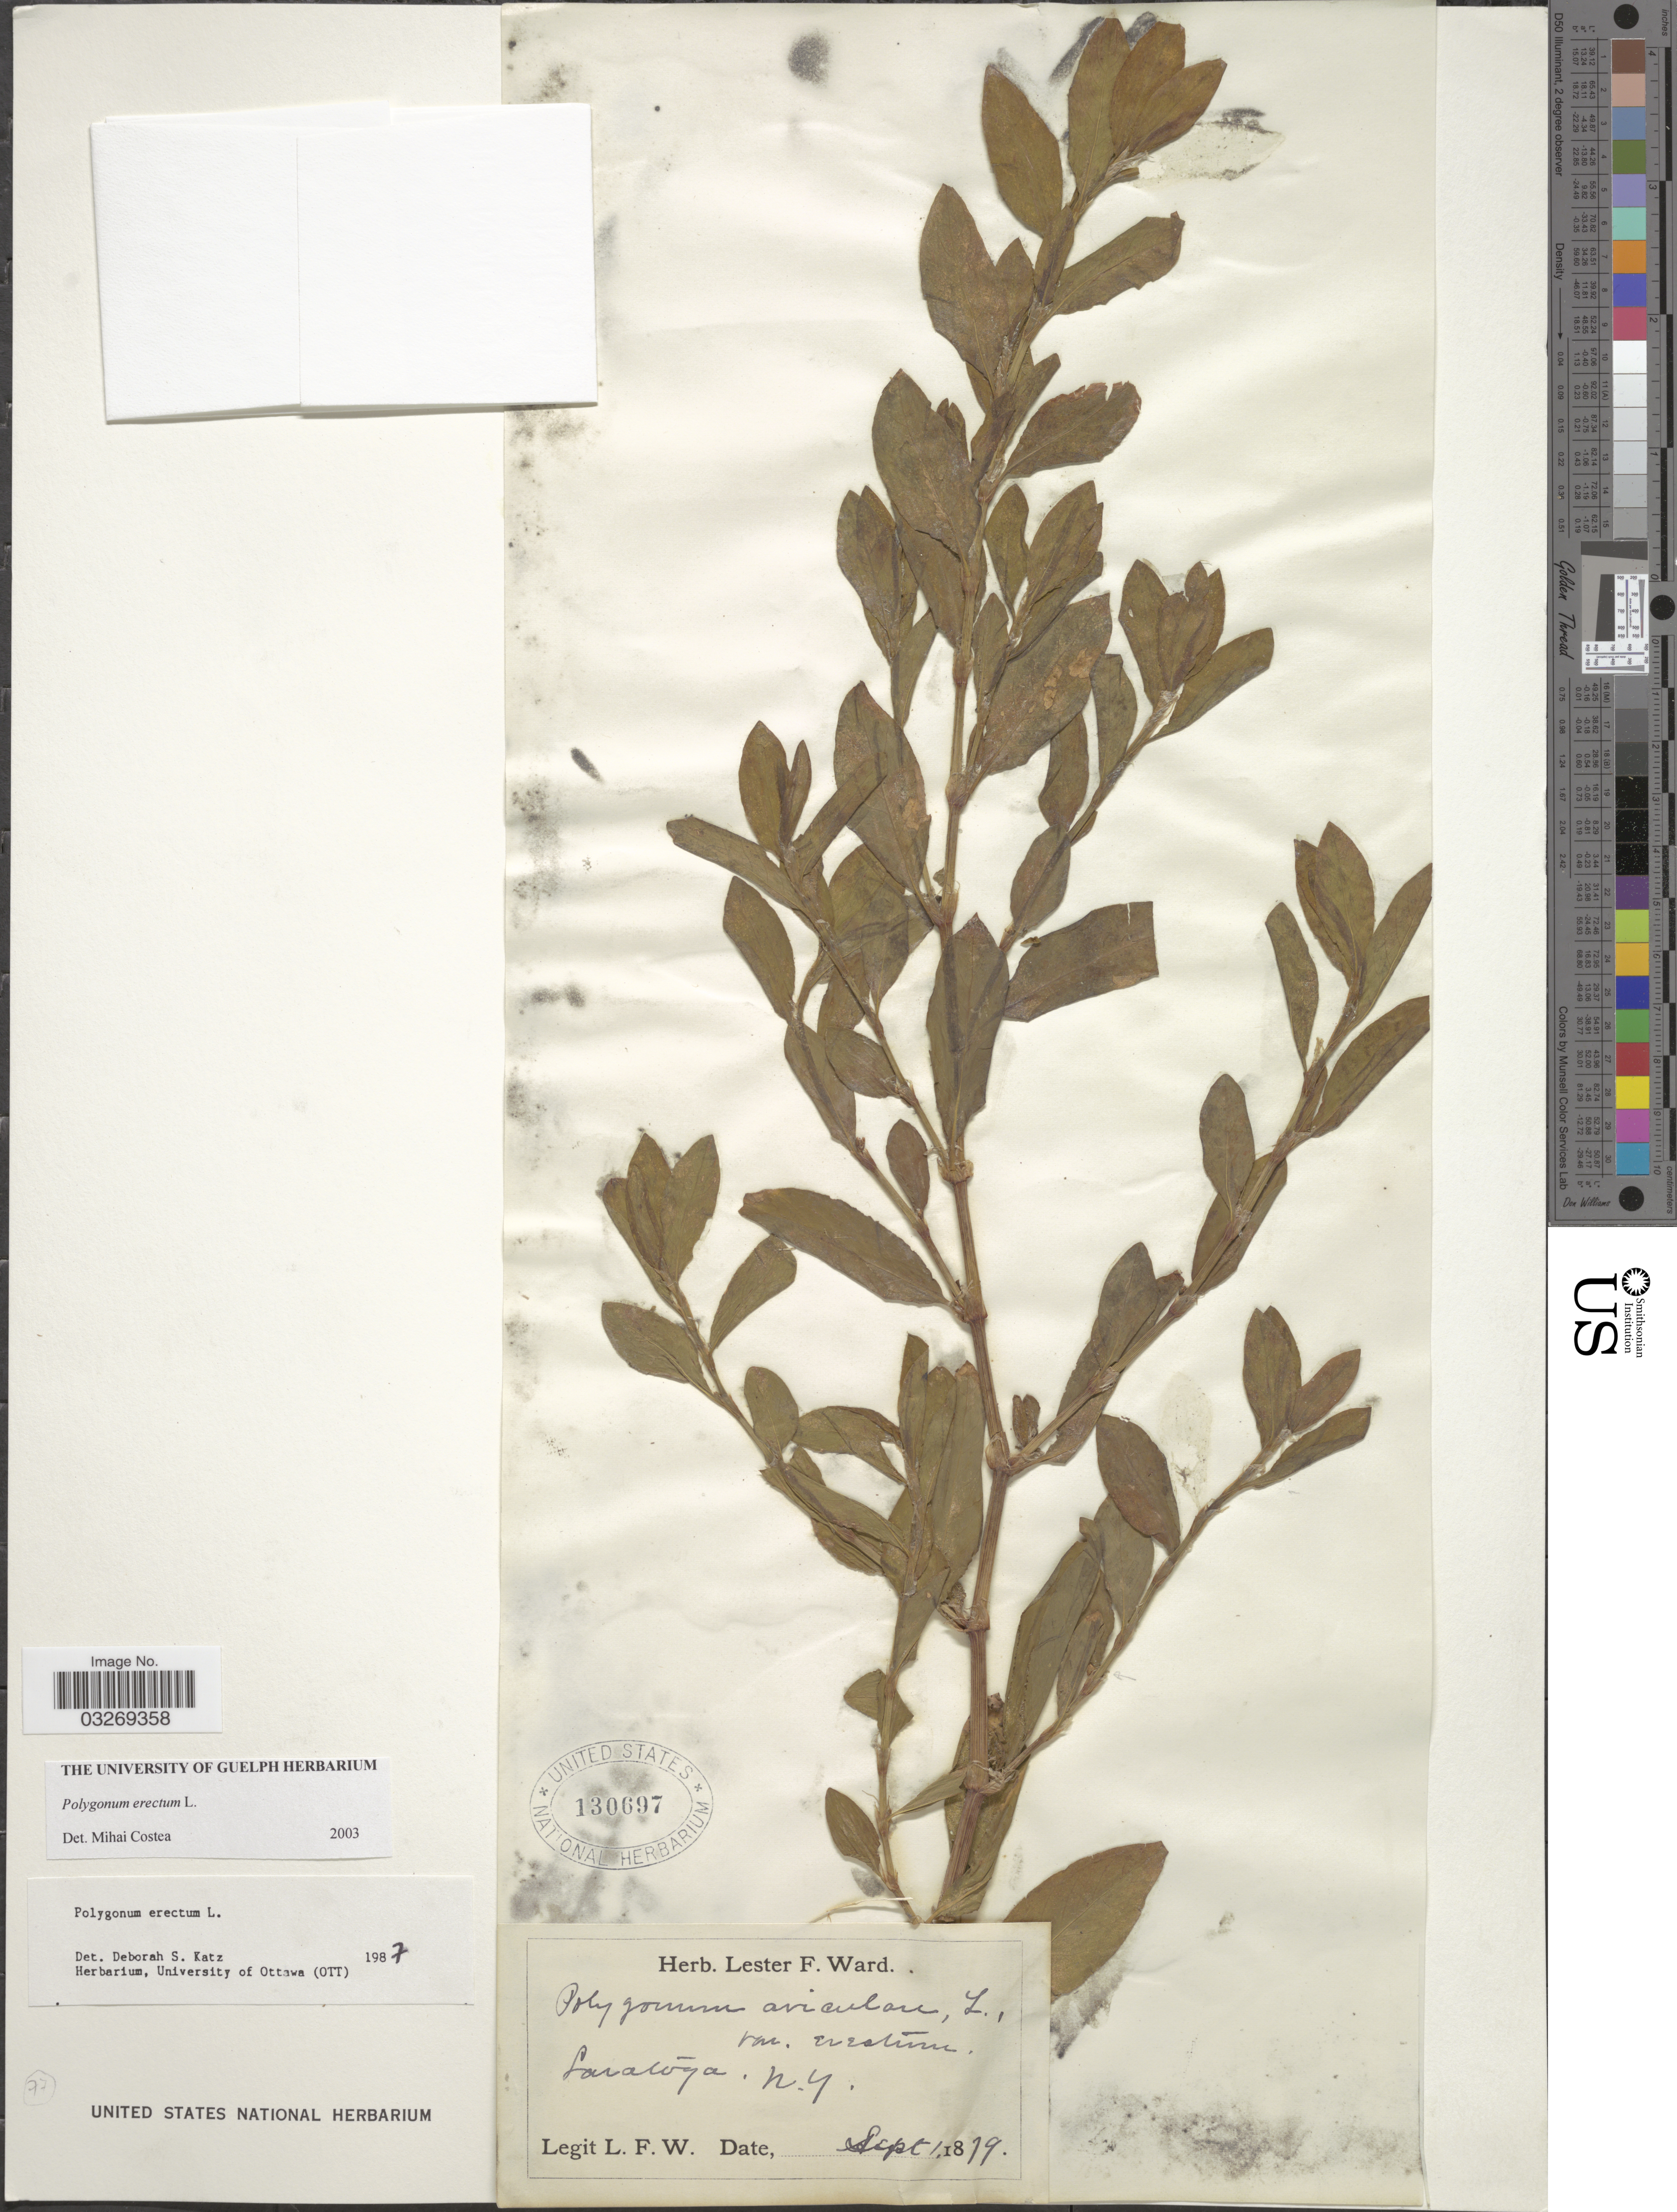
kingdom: Plantae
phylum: Tracheophyta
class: Magnoliopsida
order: Caryophyllales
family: Polygonaceae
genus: Polygonum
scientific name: Polygonum erectum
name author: L.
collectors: L. F. Ward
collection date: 1879-09-01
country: United States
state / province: New York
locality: Saratoga.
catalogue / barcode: US 130697